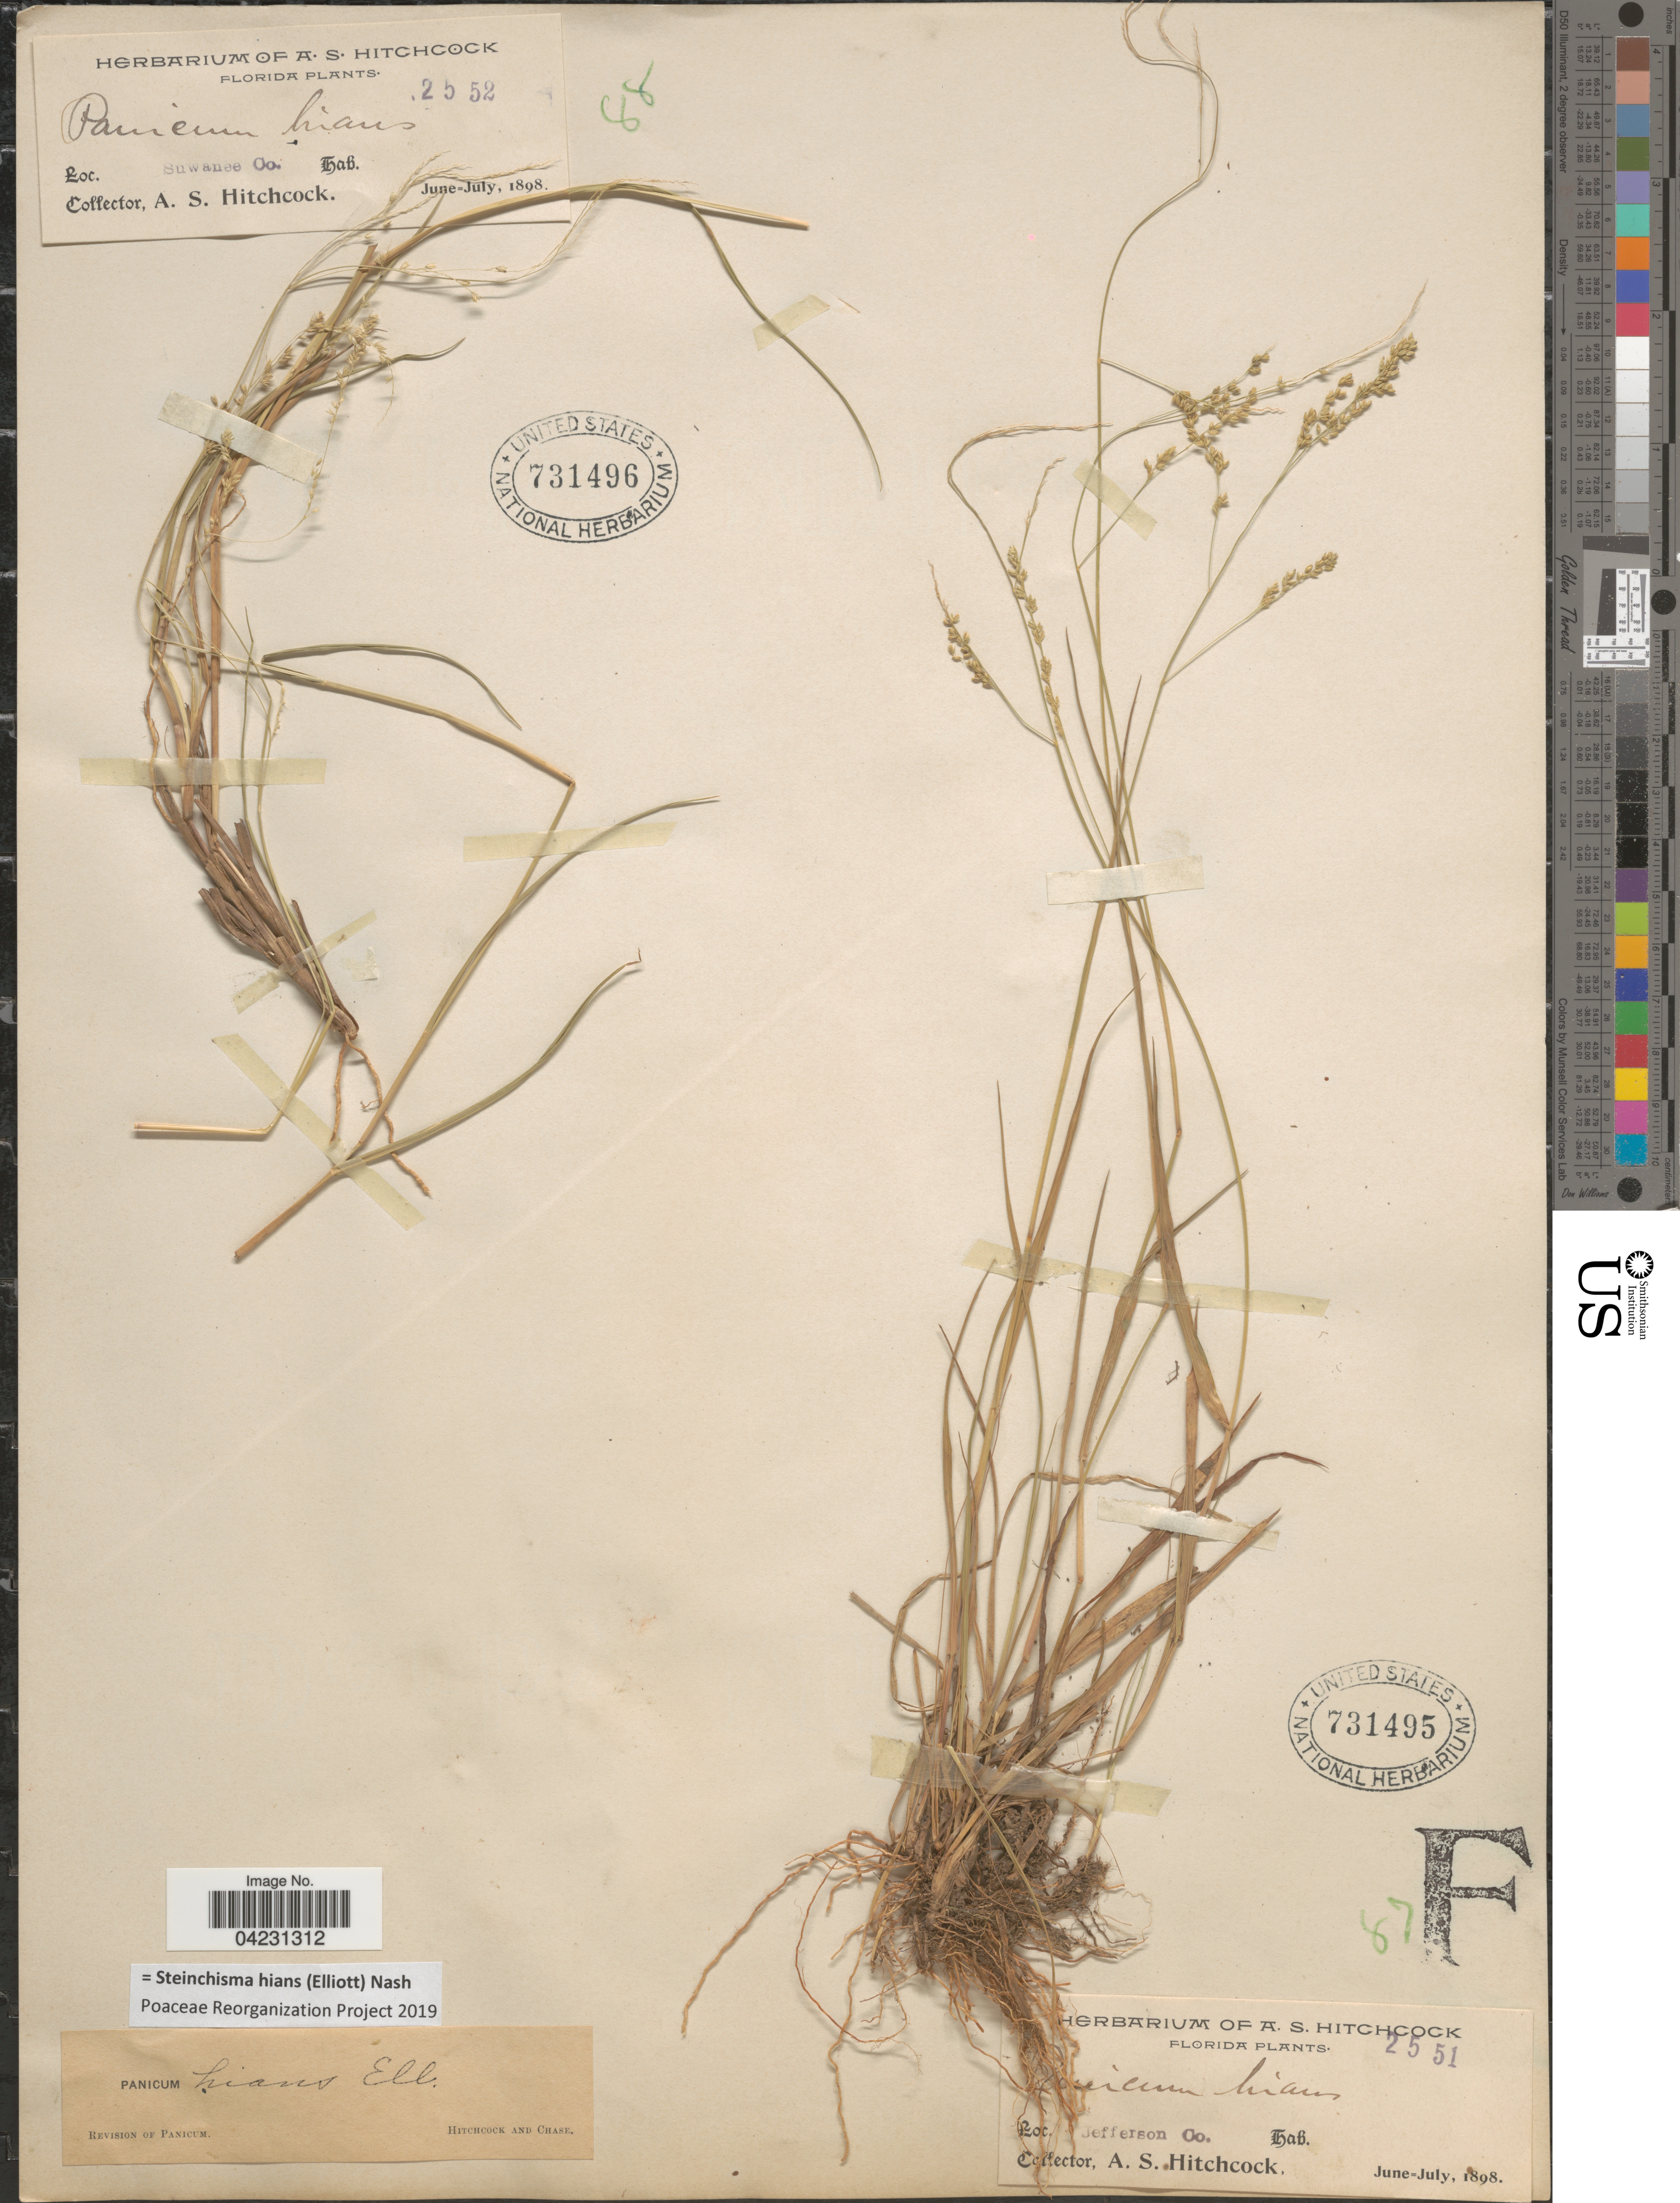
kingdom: Plantae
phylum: Tracheophyta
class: Liliopsida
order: Poales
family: Poaceae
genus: Steinchisma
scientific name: Steinchisma hians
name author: (Elliott) Nash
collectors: A. S. Hitchcock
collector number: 2552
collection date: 1898-06/1898-07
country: United States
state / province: Florida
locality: Suwanee Co.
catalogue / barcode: US 731496-2